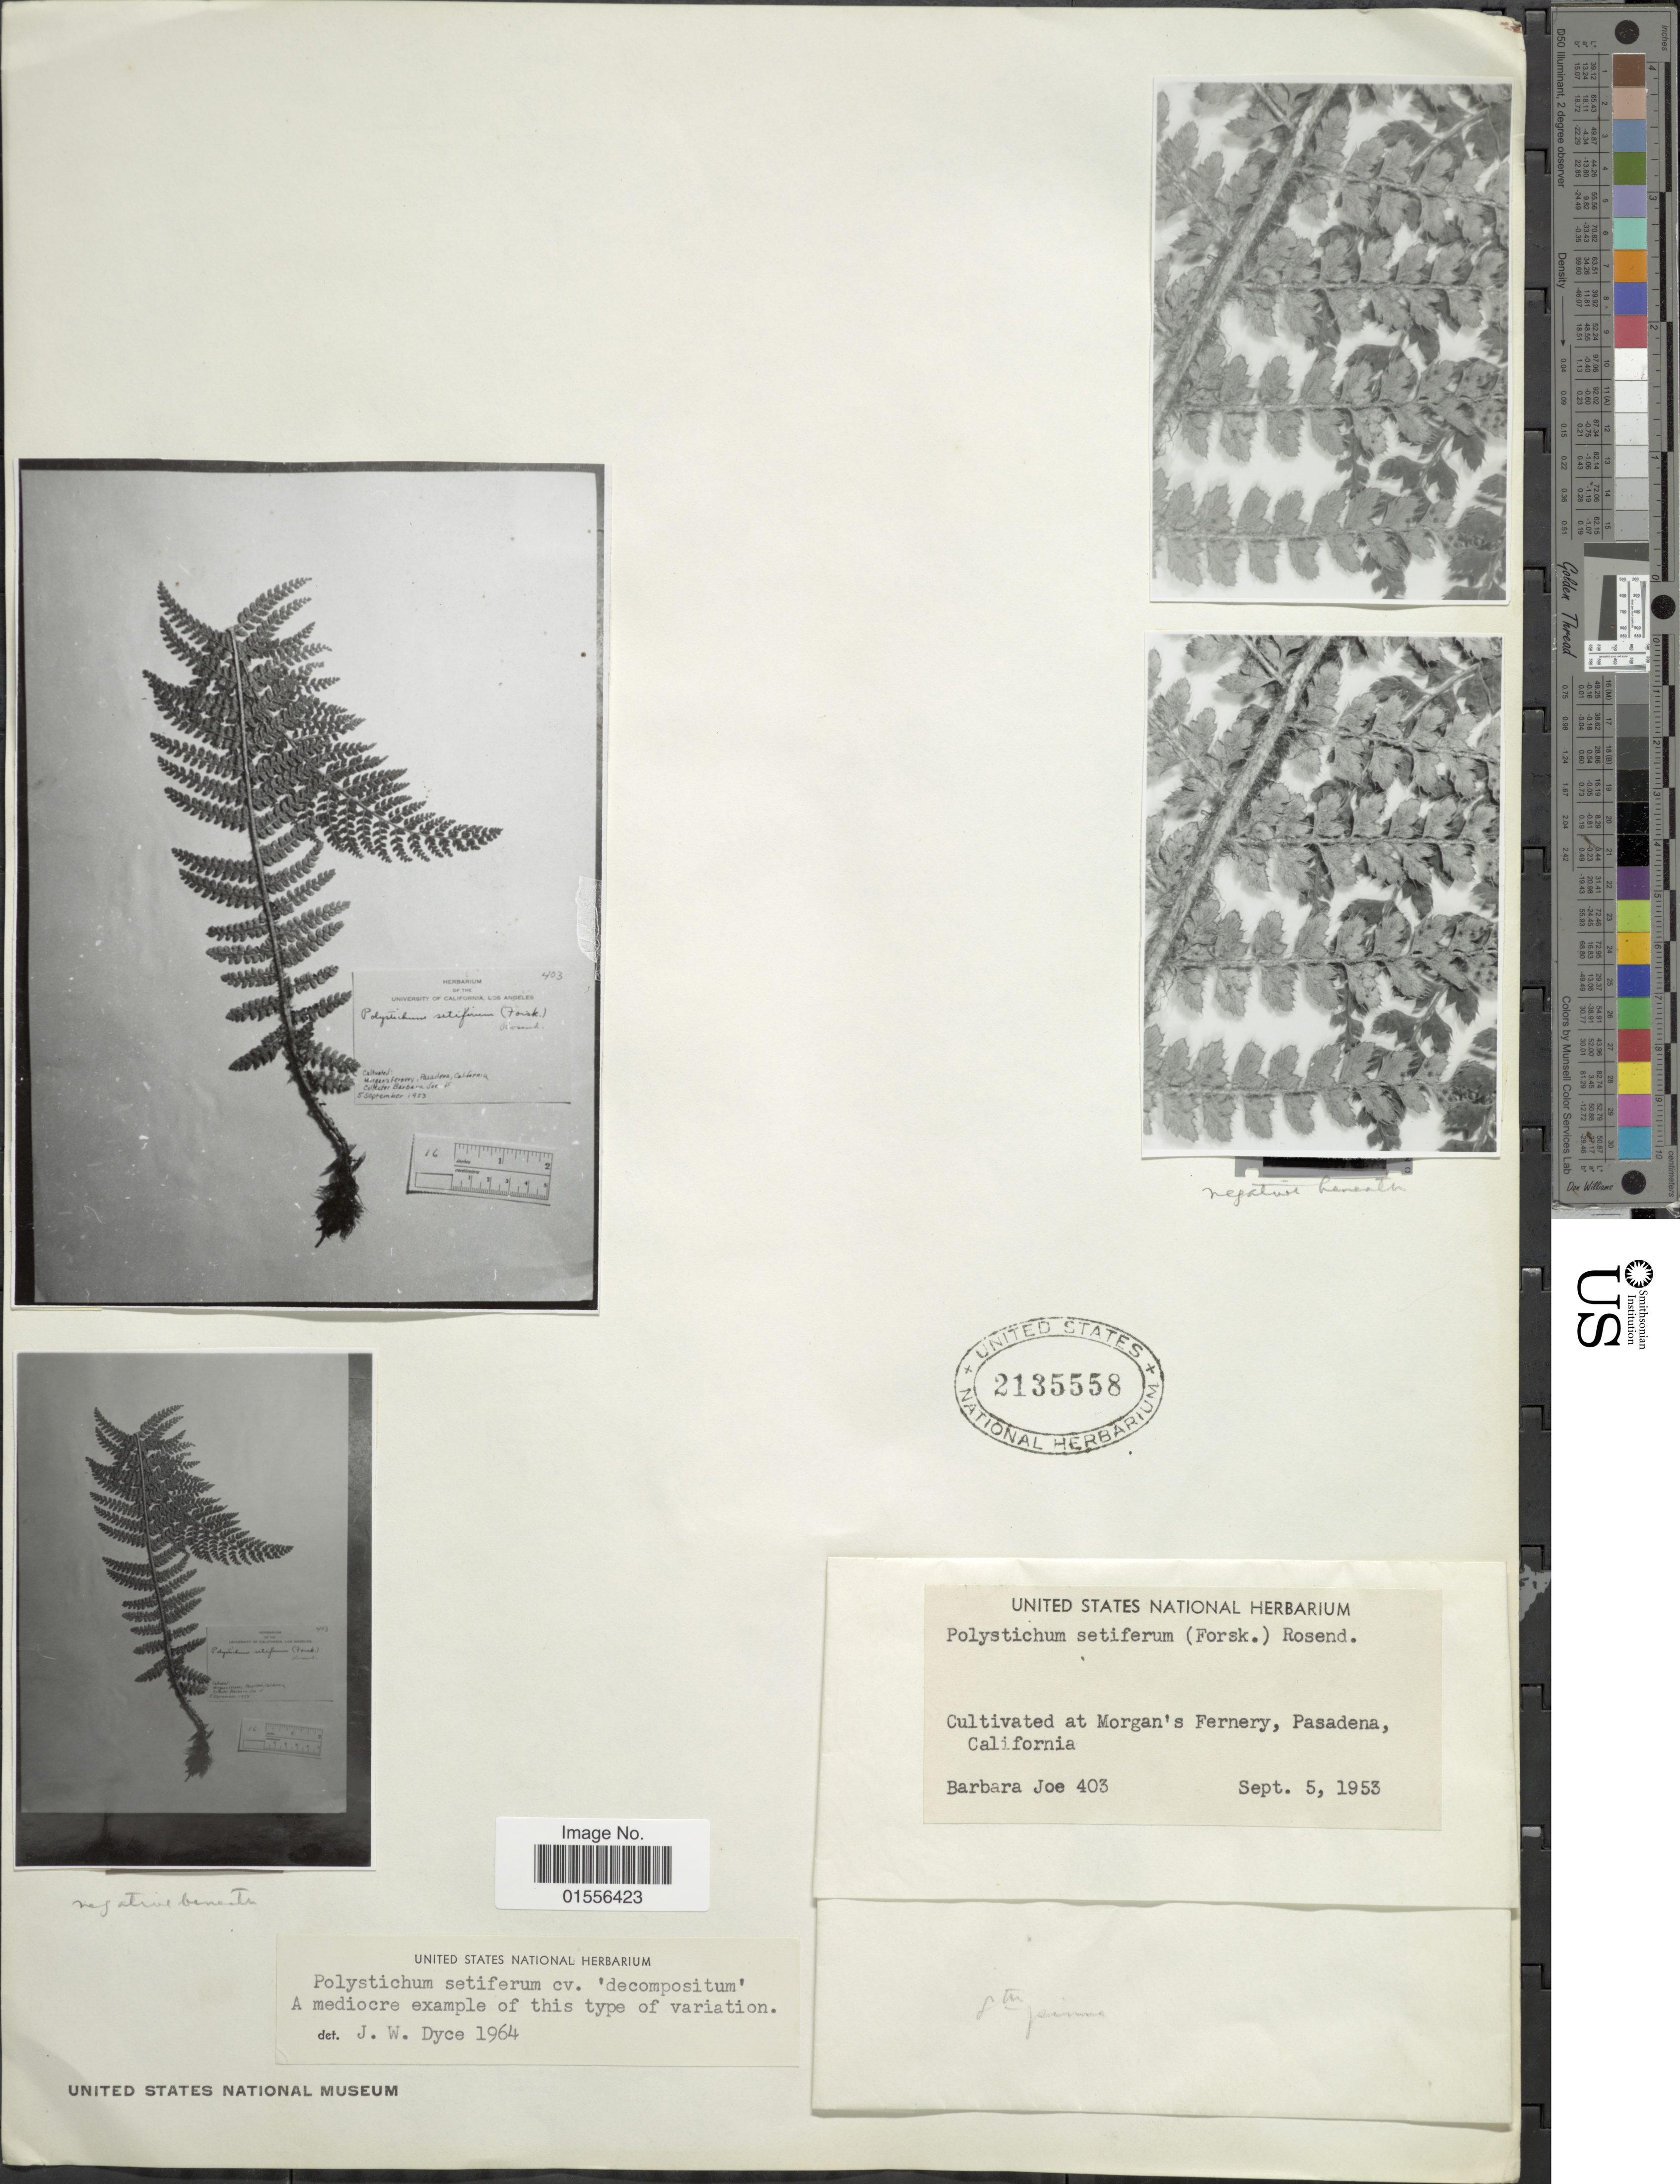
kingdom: Plantae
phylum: Tracheophyta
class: Polypodiopsida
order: Polypodiales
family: Dryopteridaceae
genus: Polystichum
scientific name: Polystichum setiferum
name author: (Forssk.) Moore ex Woynar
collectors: B. Joe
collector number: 403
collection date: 1953-09-05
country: United States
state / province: California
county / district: Los Angeles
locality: At Morgan's Fernery, Pasadena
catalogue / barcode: US 2135558